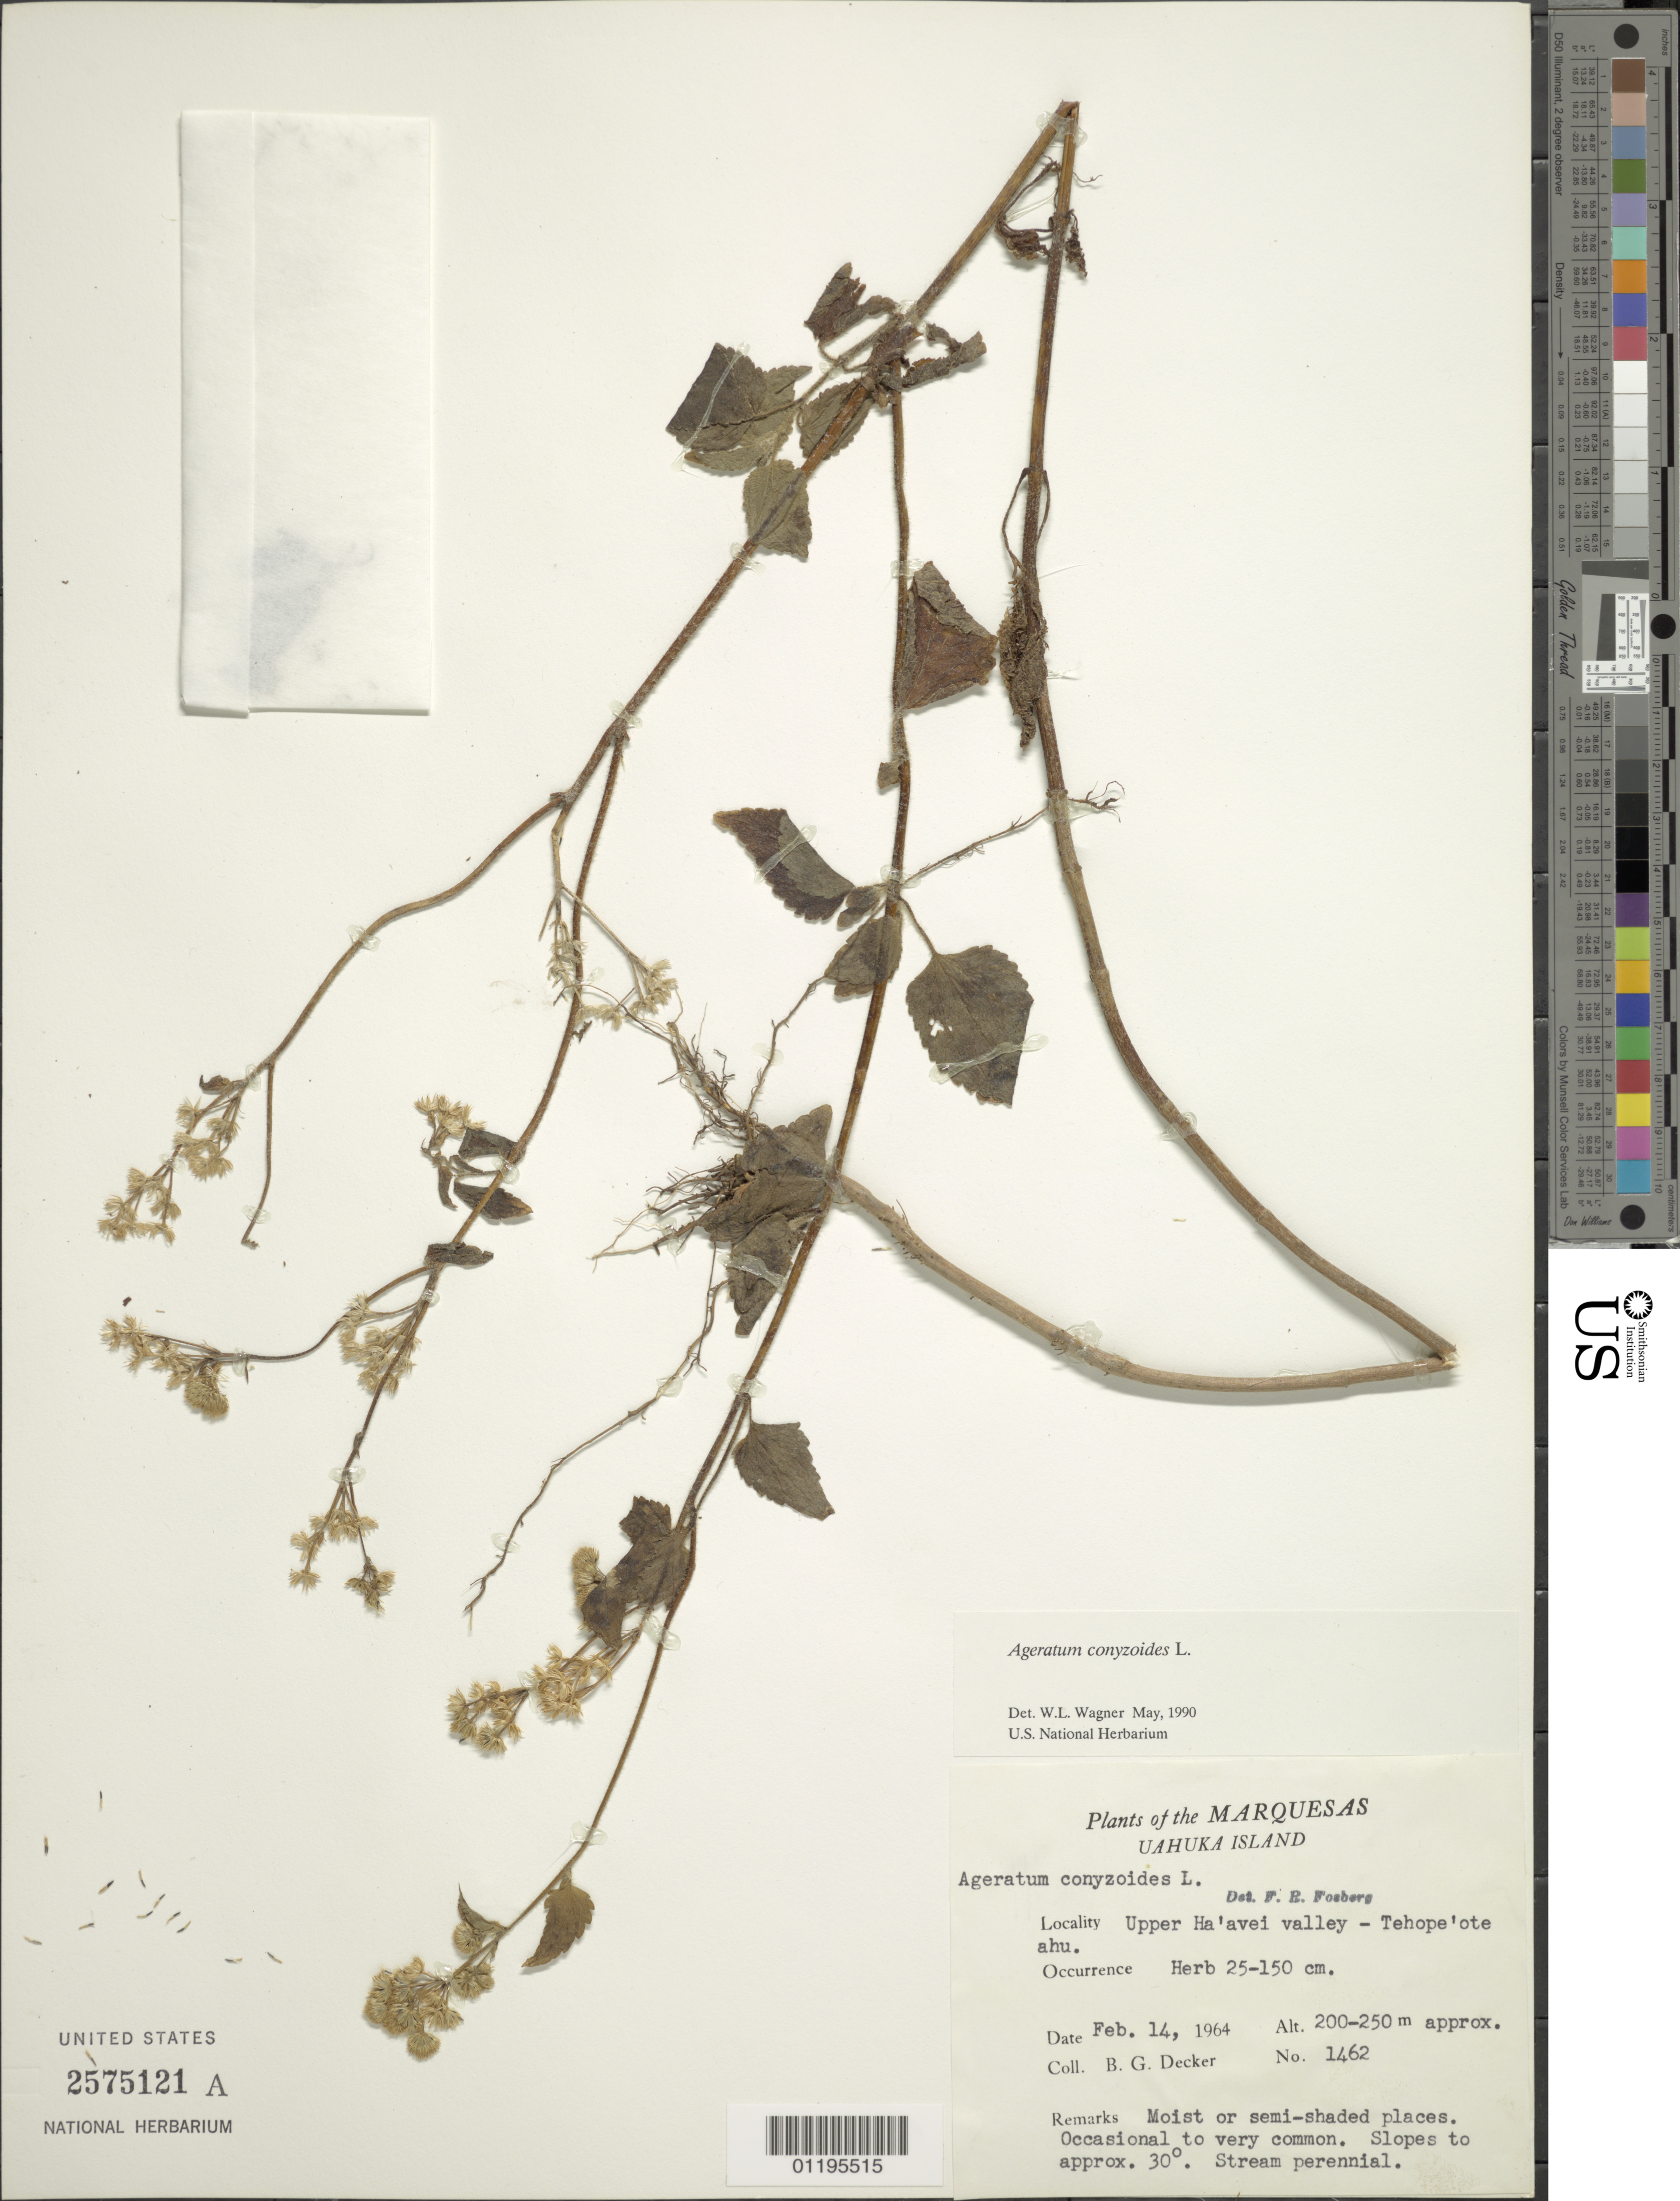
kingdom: Plantae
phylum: Tracheophyta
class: Magnoliopsida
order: Asterales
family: Asteraceae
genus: Ageratum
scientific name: Ageratum conyzoides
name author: L.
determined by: Wagner, W. L., (BOT), Smithsonian Institution - National Museum of Natural History (UNITED STATES)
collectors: B. G. Decker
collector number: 1462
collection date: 1964-02-14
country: French Polynesia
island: Ua Huka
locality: Upper Ha'avei Valley, Tehope'ote ahu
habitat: Moist or semi-shaded places, slopes to 30 deg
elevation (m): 200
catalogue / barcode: US 2575121A